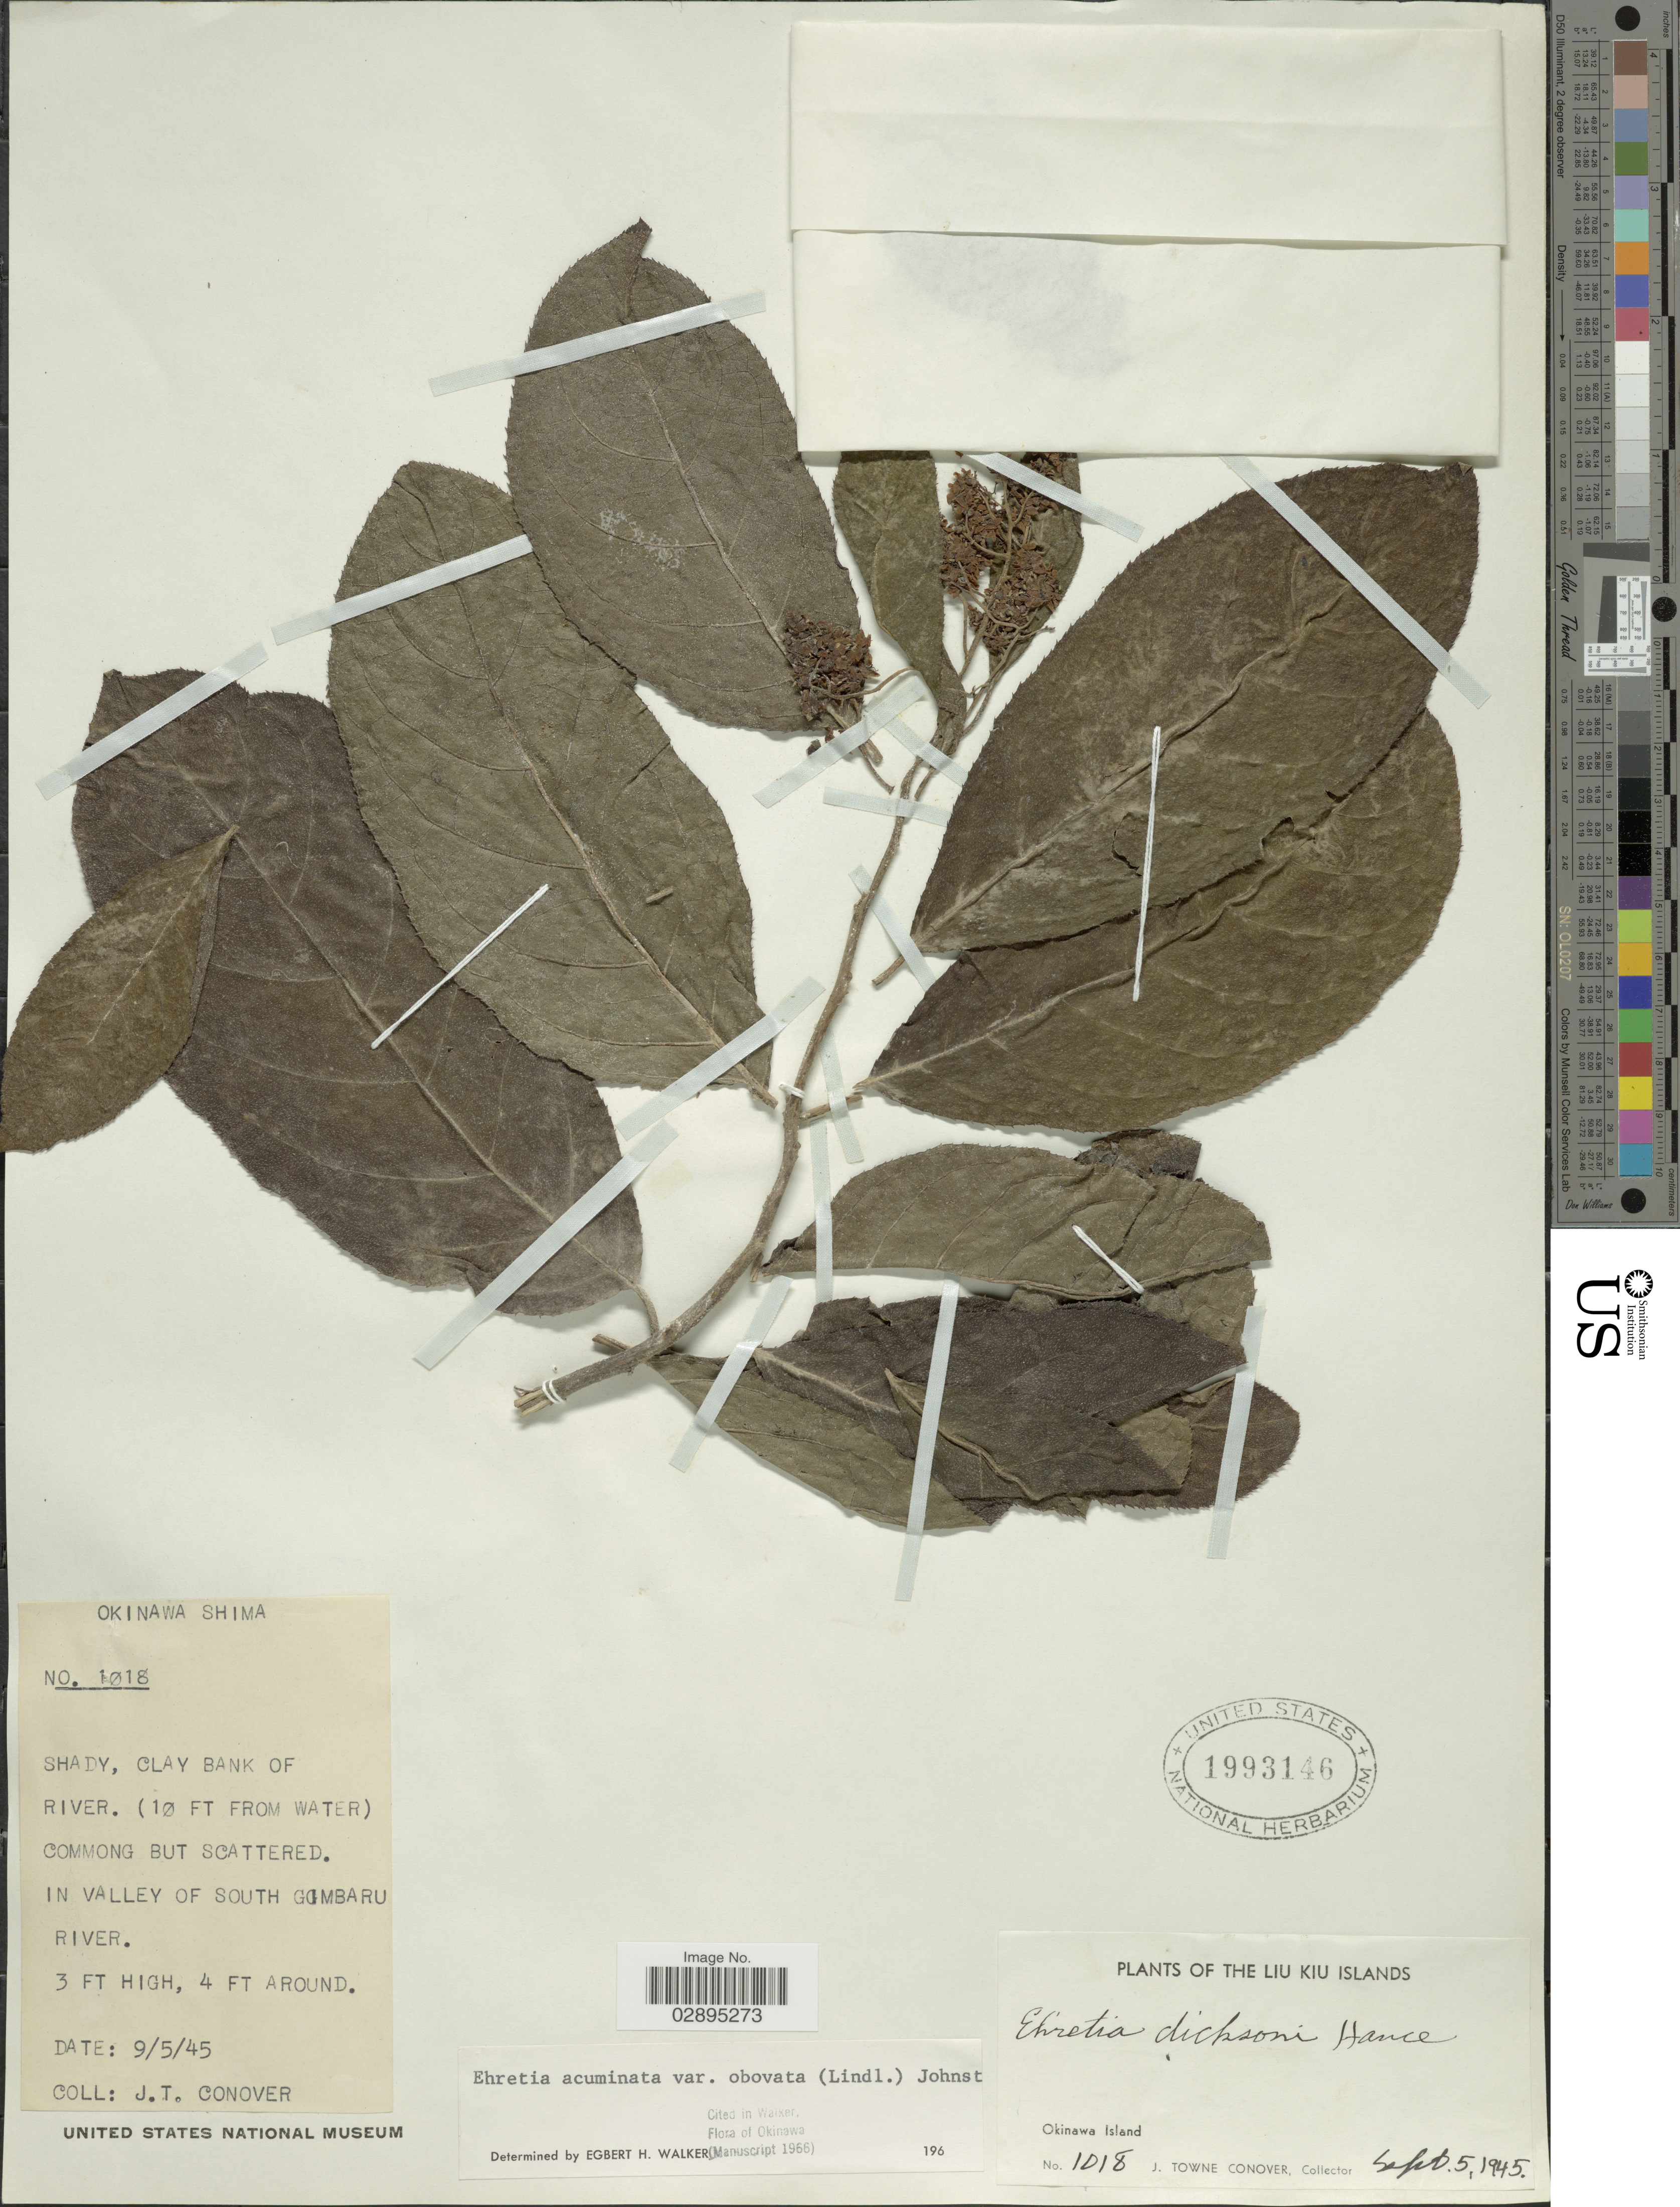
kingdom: Plantae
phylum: Tracheophyta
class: Magnoliopsida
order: Boraginales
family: Ehretiaceae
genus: Ehretia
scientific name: Ehretia acuminata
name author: R. Br.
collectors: J. T. Conover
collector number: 1018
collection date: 1945-09-05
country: Japan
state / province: Okinawa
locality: Okinawa Shima. Liu Kiu Islands. In valley of South Gimbaru River.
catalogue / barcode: US 1993146